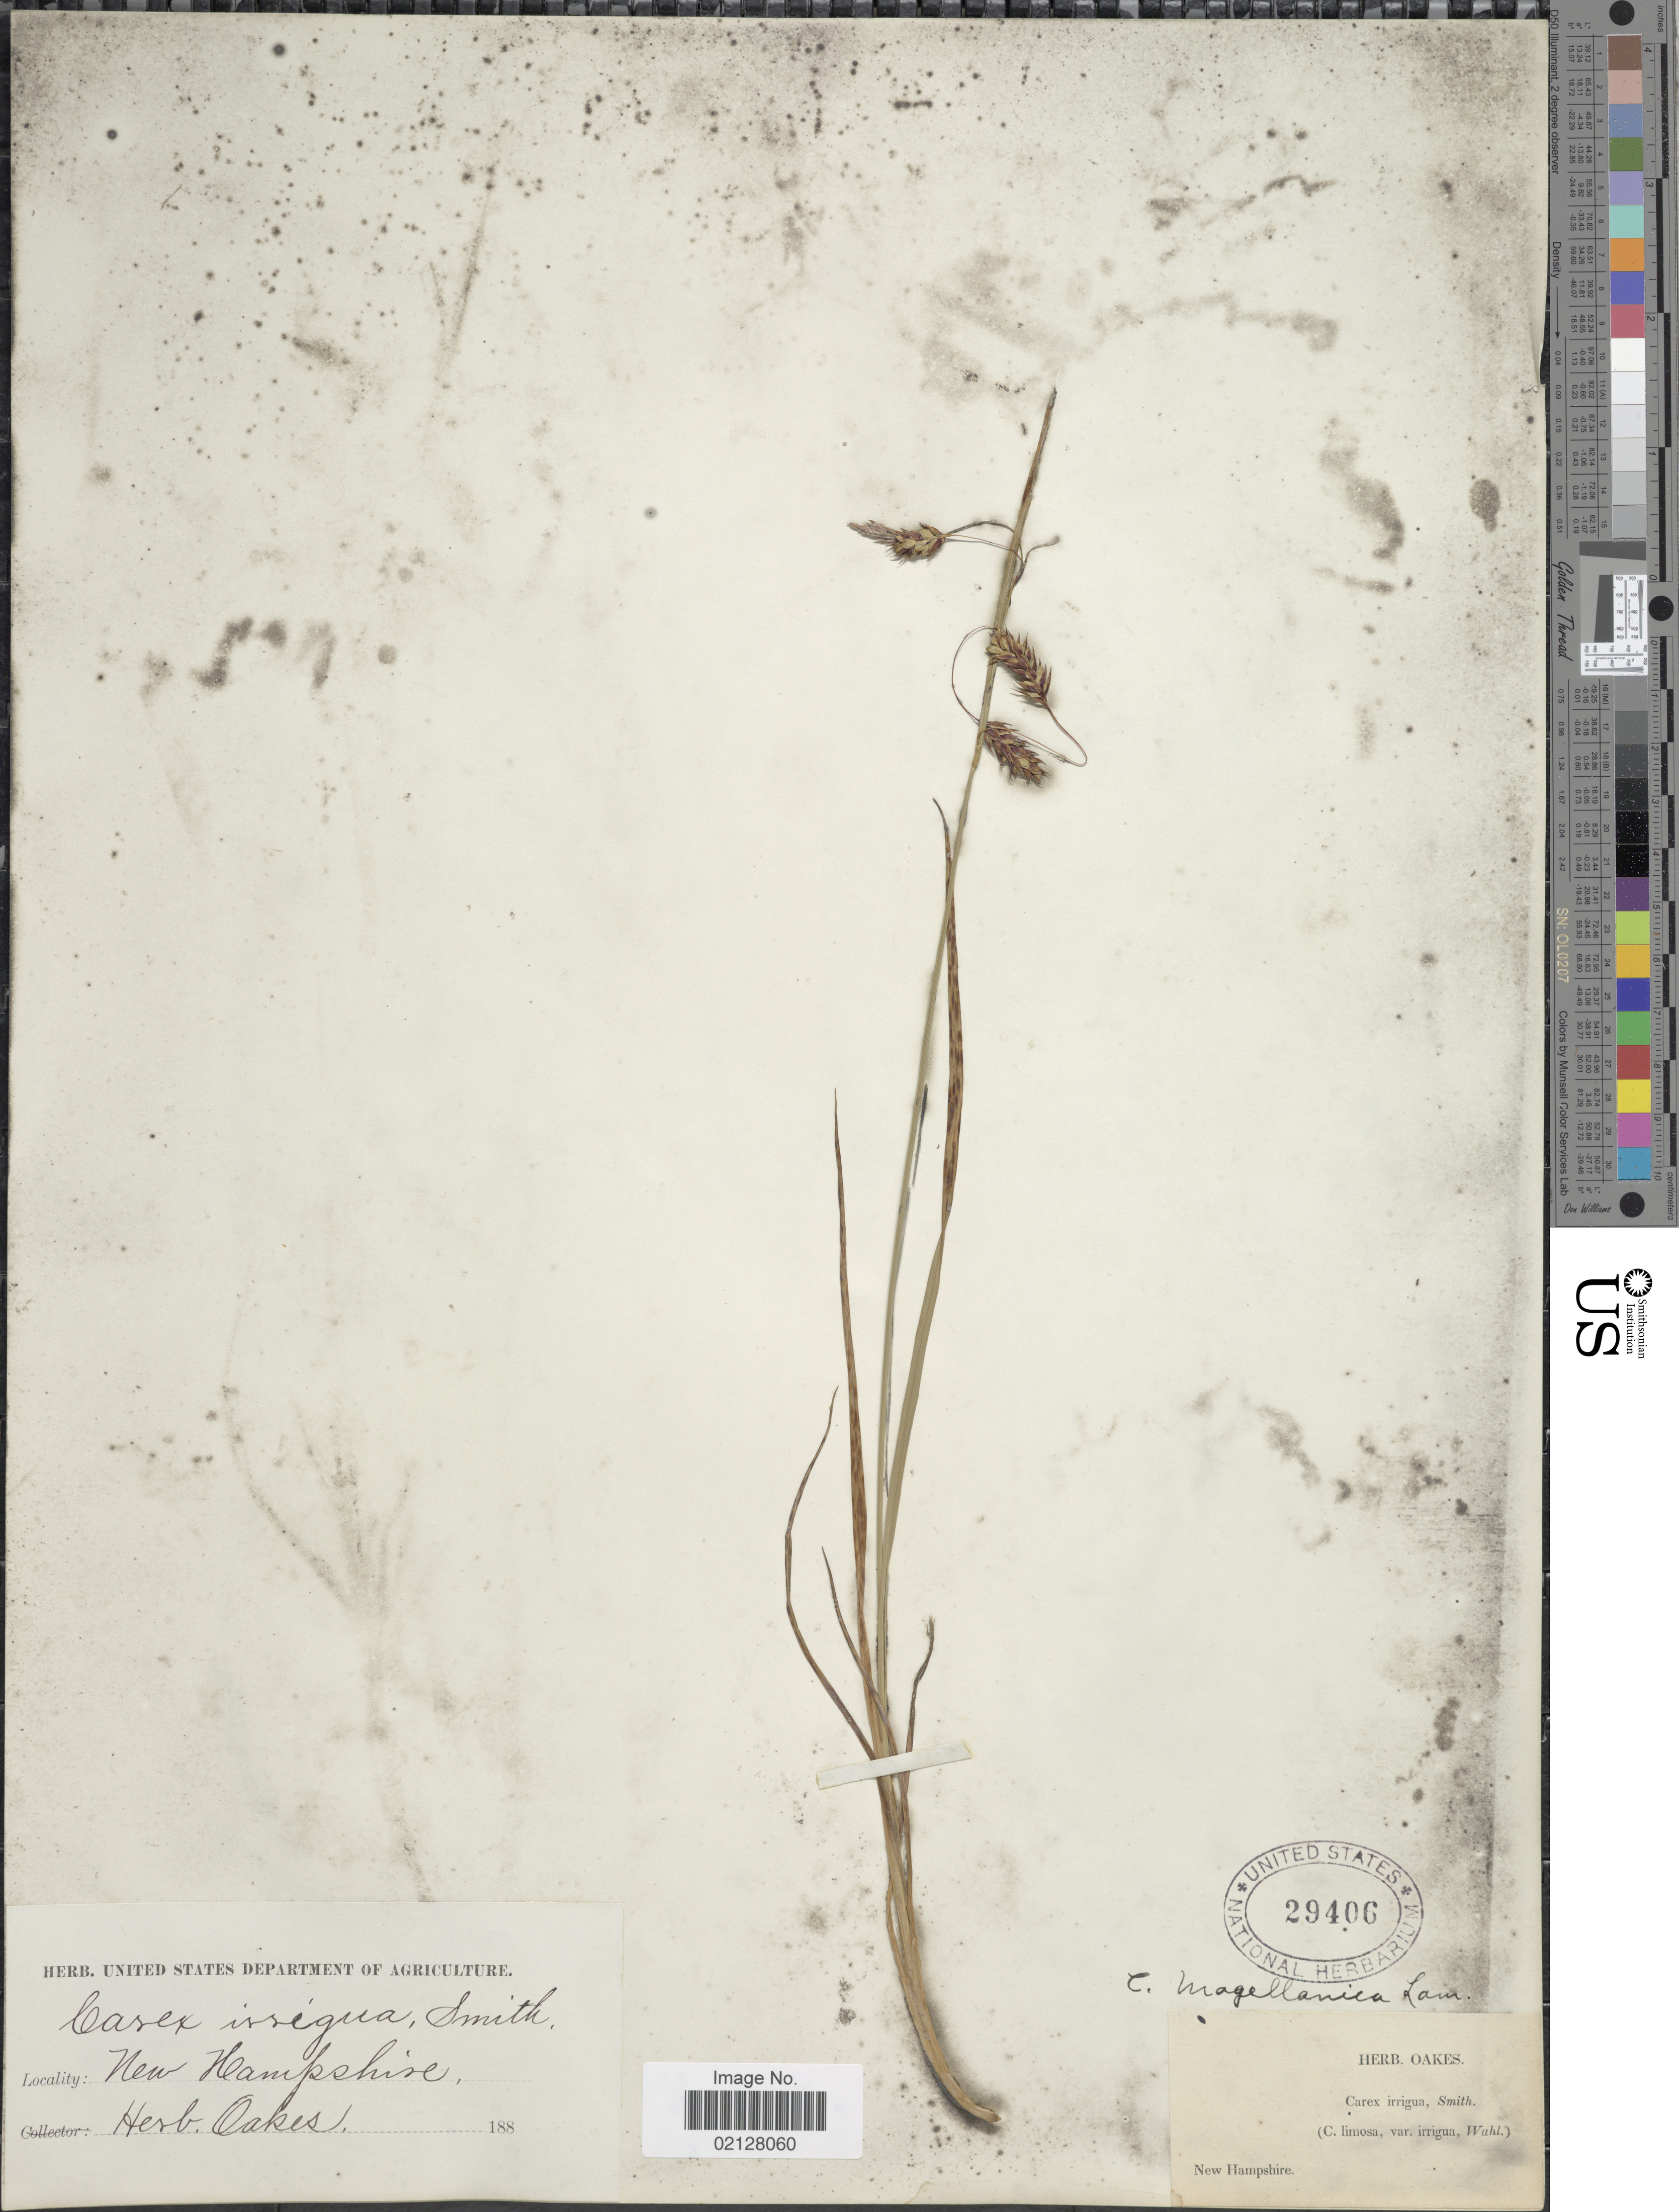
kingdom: Plantae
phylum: Tracheophyta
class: Liliopsida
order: Poales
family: Cyperaceae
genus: Carex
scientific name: Carex magellanica subsp. irrigua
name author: (Wahlenb.) Hiitonen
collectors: ex herb. Oakes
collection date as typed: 188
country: United States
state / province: New Hampshire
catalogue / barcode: US 29406